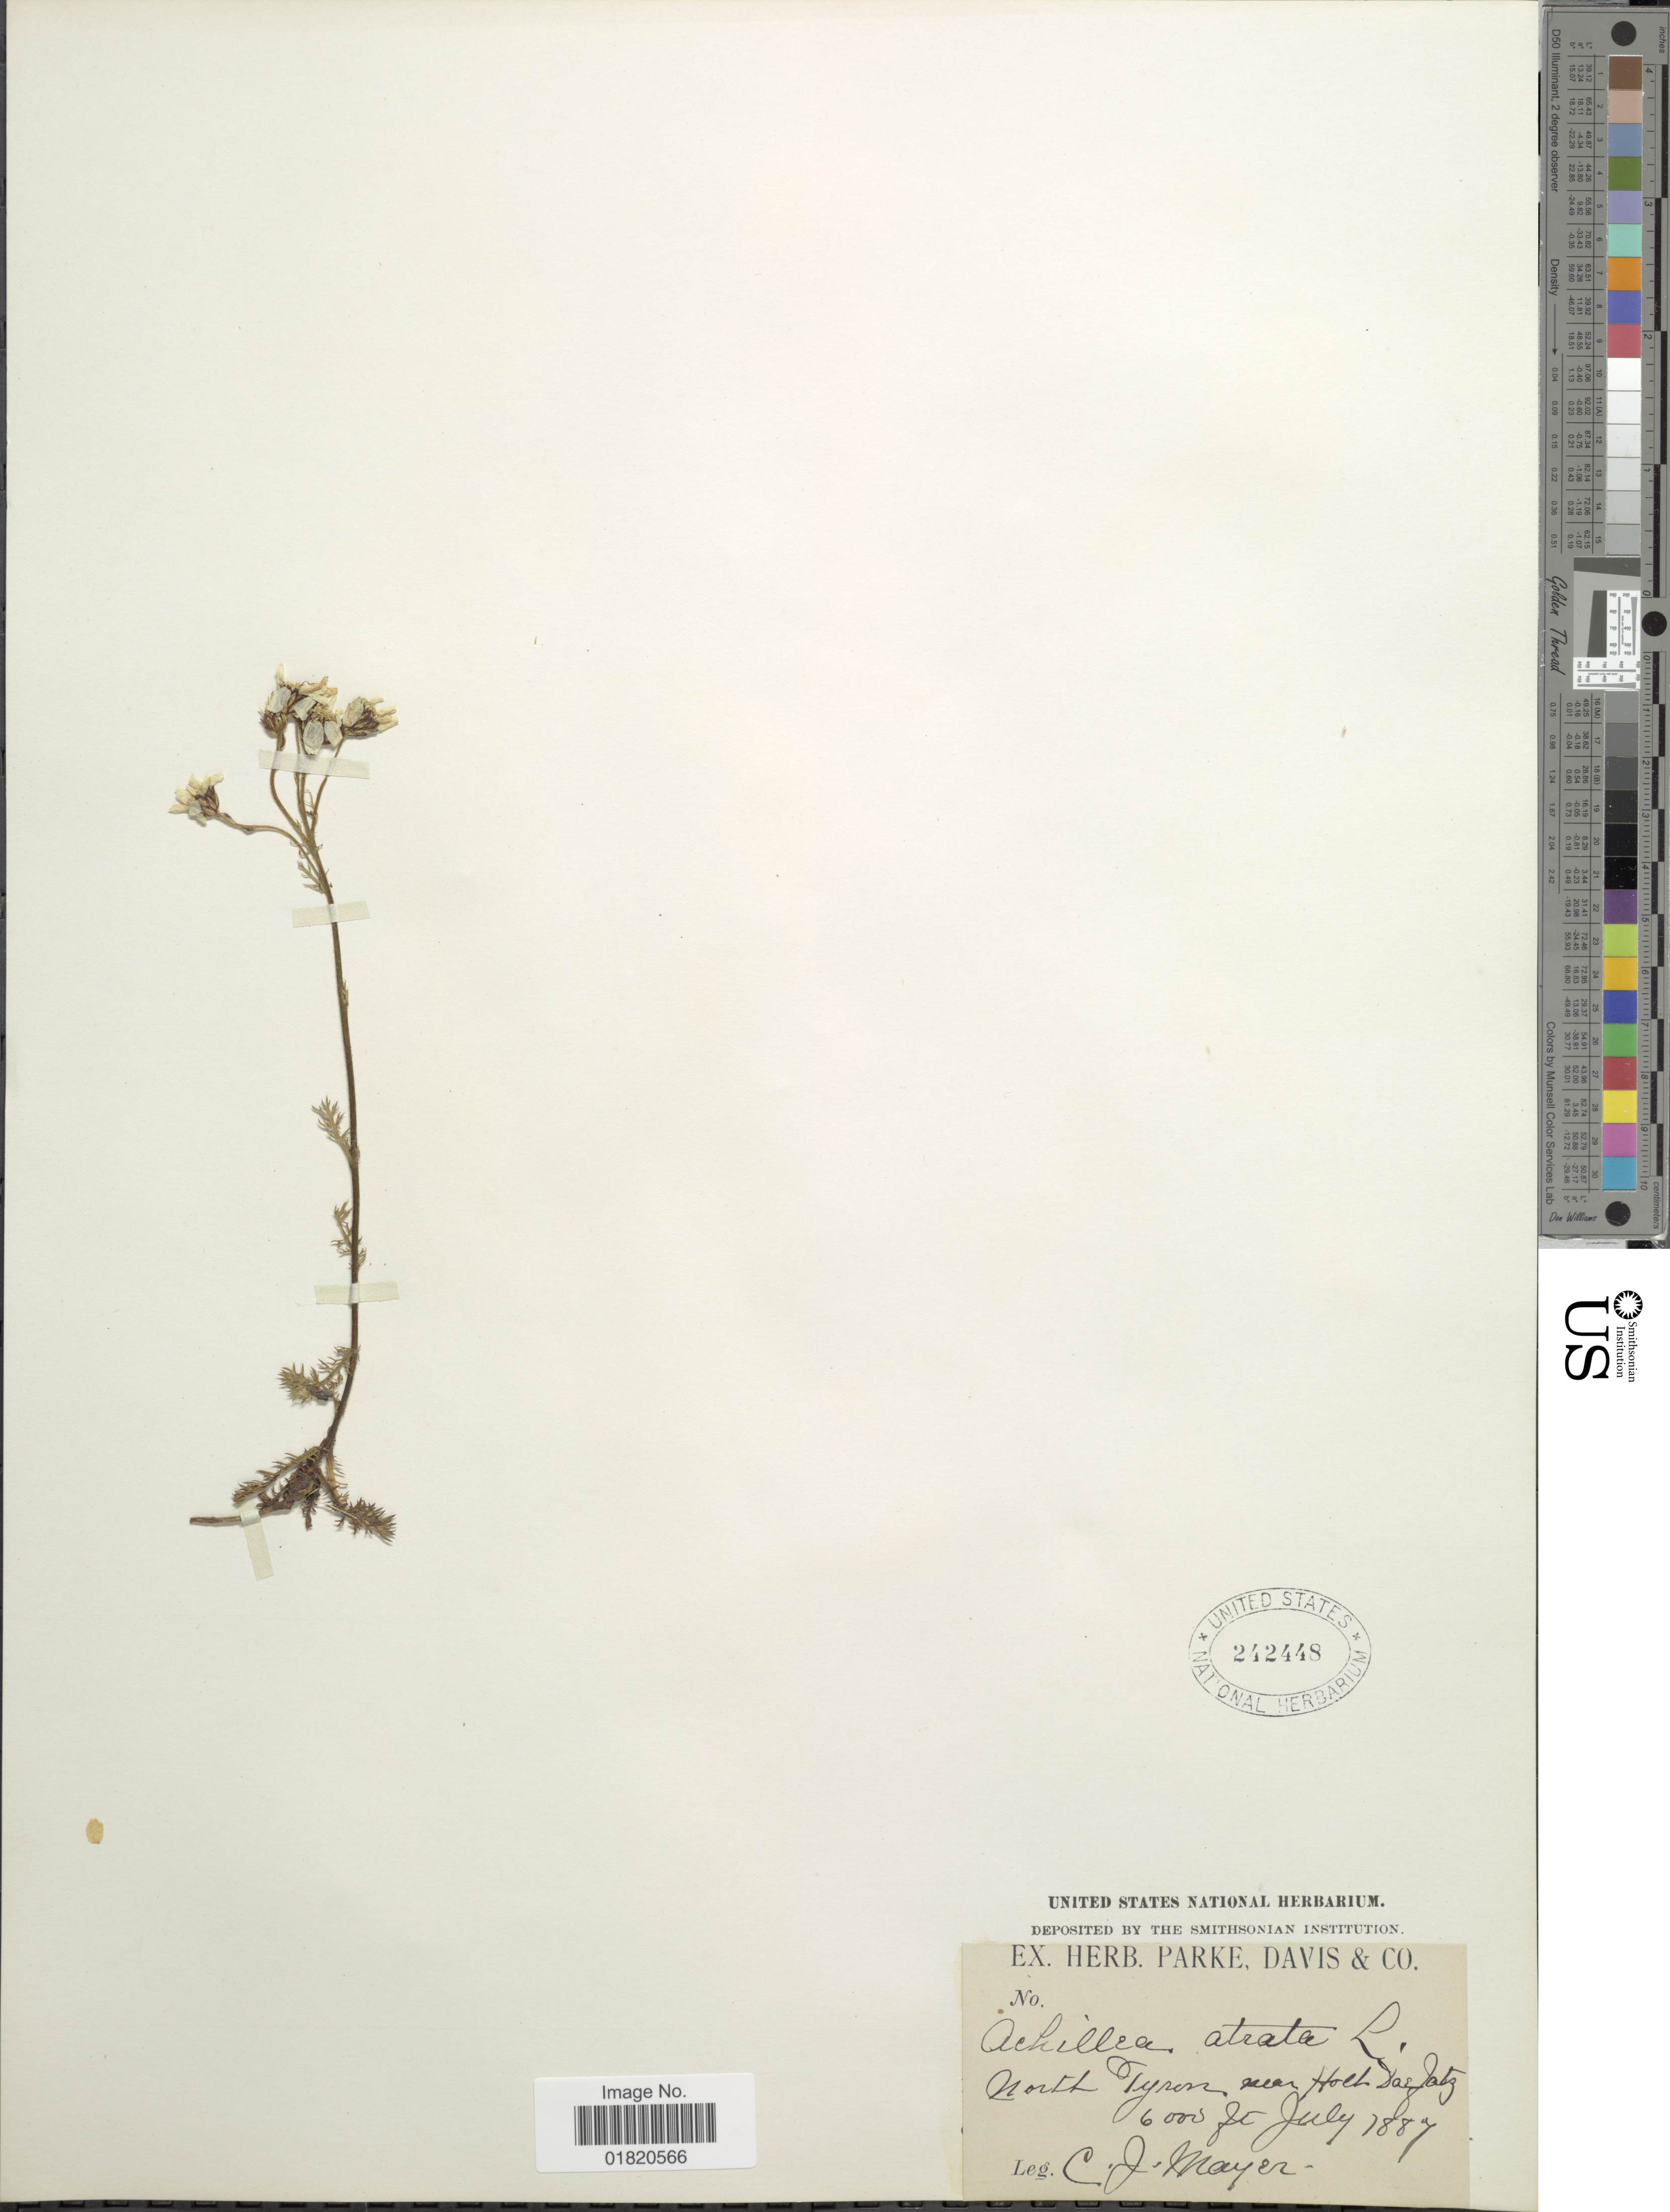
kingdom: Plantae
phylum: Tracheophyta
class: Magnoliopsida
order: Asterales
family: Asteraceae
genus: Achillea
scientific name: Achillea atrata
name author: L.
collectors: C. Mayer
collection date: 1887-07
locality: North Tyron, near Holldaefatz [interpreted]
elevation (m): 1829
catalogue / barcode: US 242448